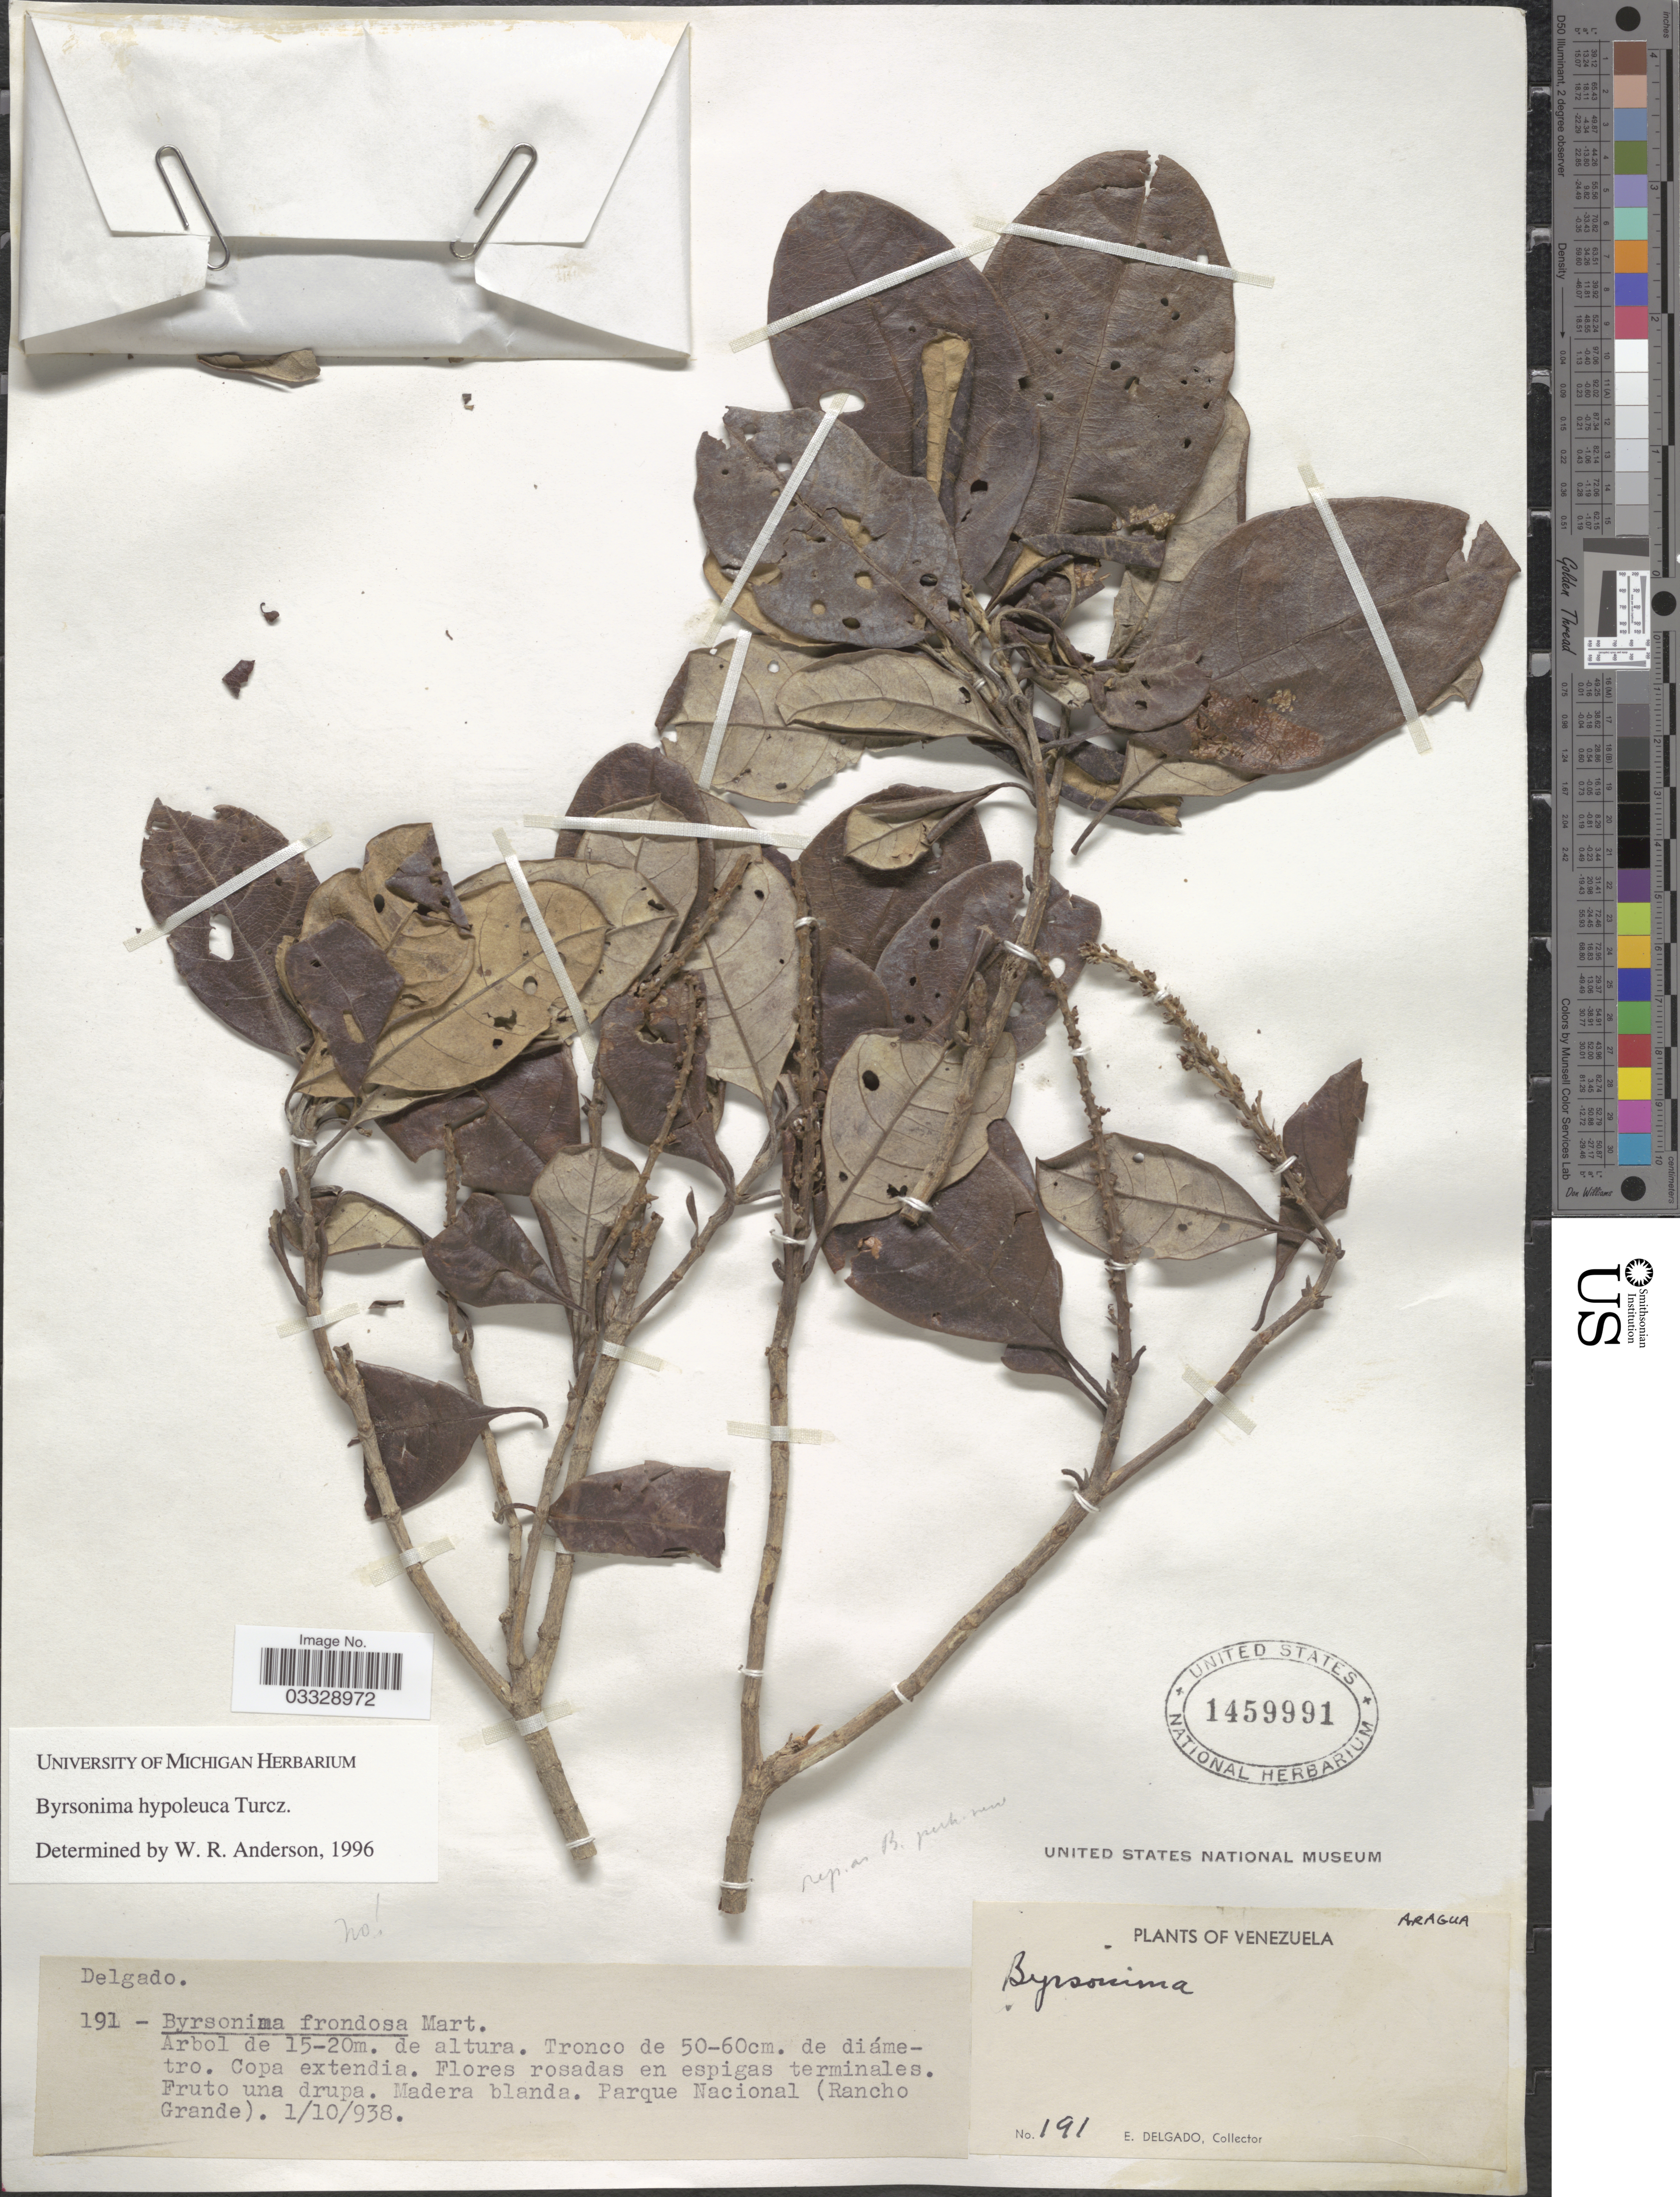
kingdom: Plantae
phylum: Tracheophyta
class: Magnoliopsida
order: Malpighiales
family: Malpighiaceae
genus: Byrsonima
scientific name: Byrsonima hypoleuca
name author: Turcz.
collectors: E. Delgado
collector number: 191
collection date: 1938-10-01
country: Venezuela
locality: Madera blanda. Parque Nacional (Rancho Grande).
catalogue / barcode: US 1459991